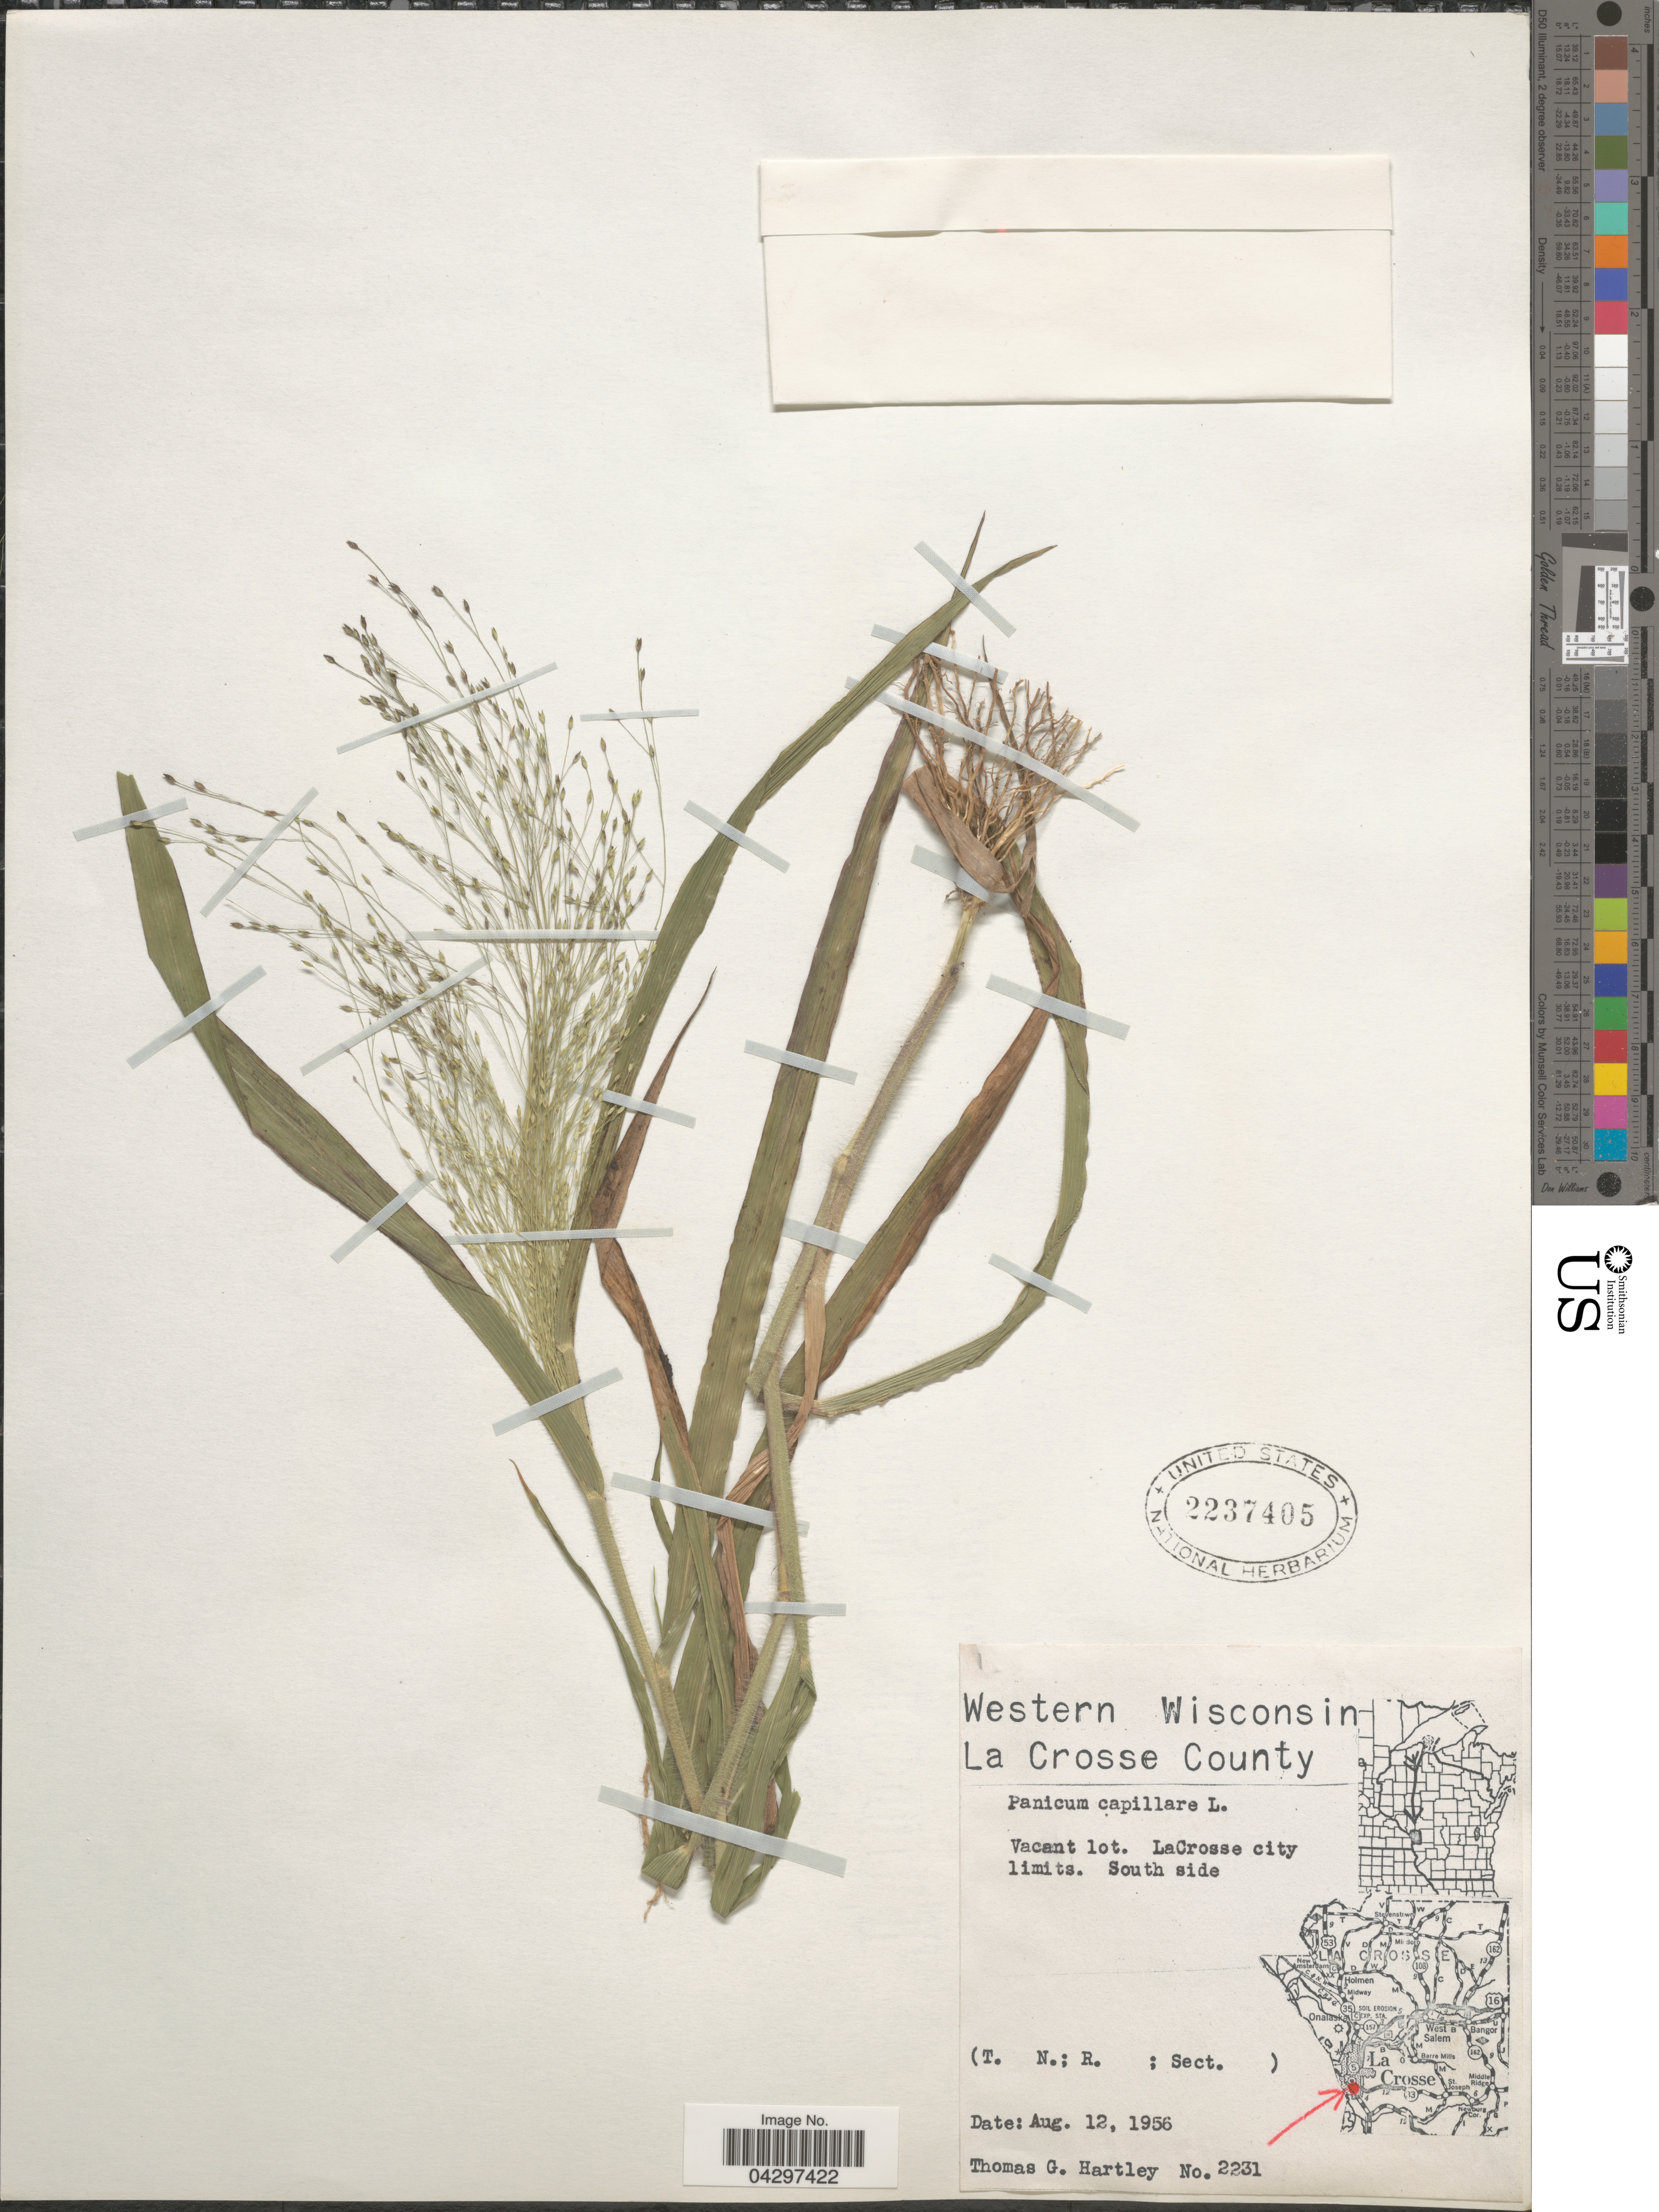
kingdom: Plantae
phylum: Tracheophyta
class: Liliopsida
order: Poales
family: Poaceae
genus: Panicum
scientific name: Panicum capillare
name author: L.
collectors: T. G. Hartley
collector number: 2231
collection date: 1956-08-12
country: United States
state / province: Wisconsin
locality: Western Wisconsin. La Crosse County. LaCrosse city limits. South side.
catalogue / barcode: US 2237405